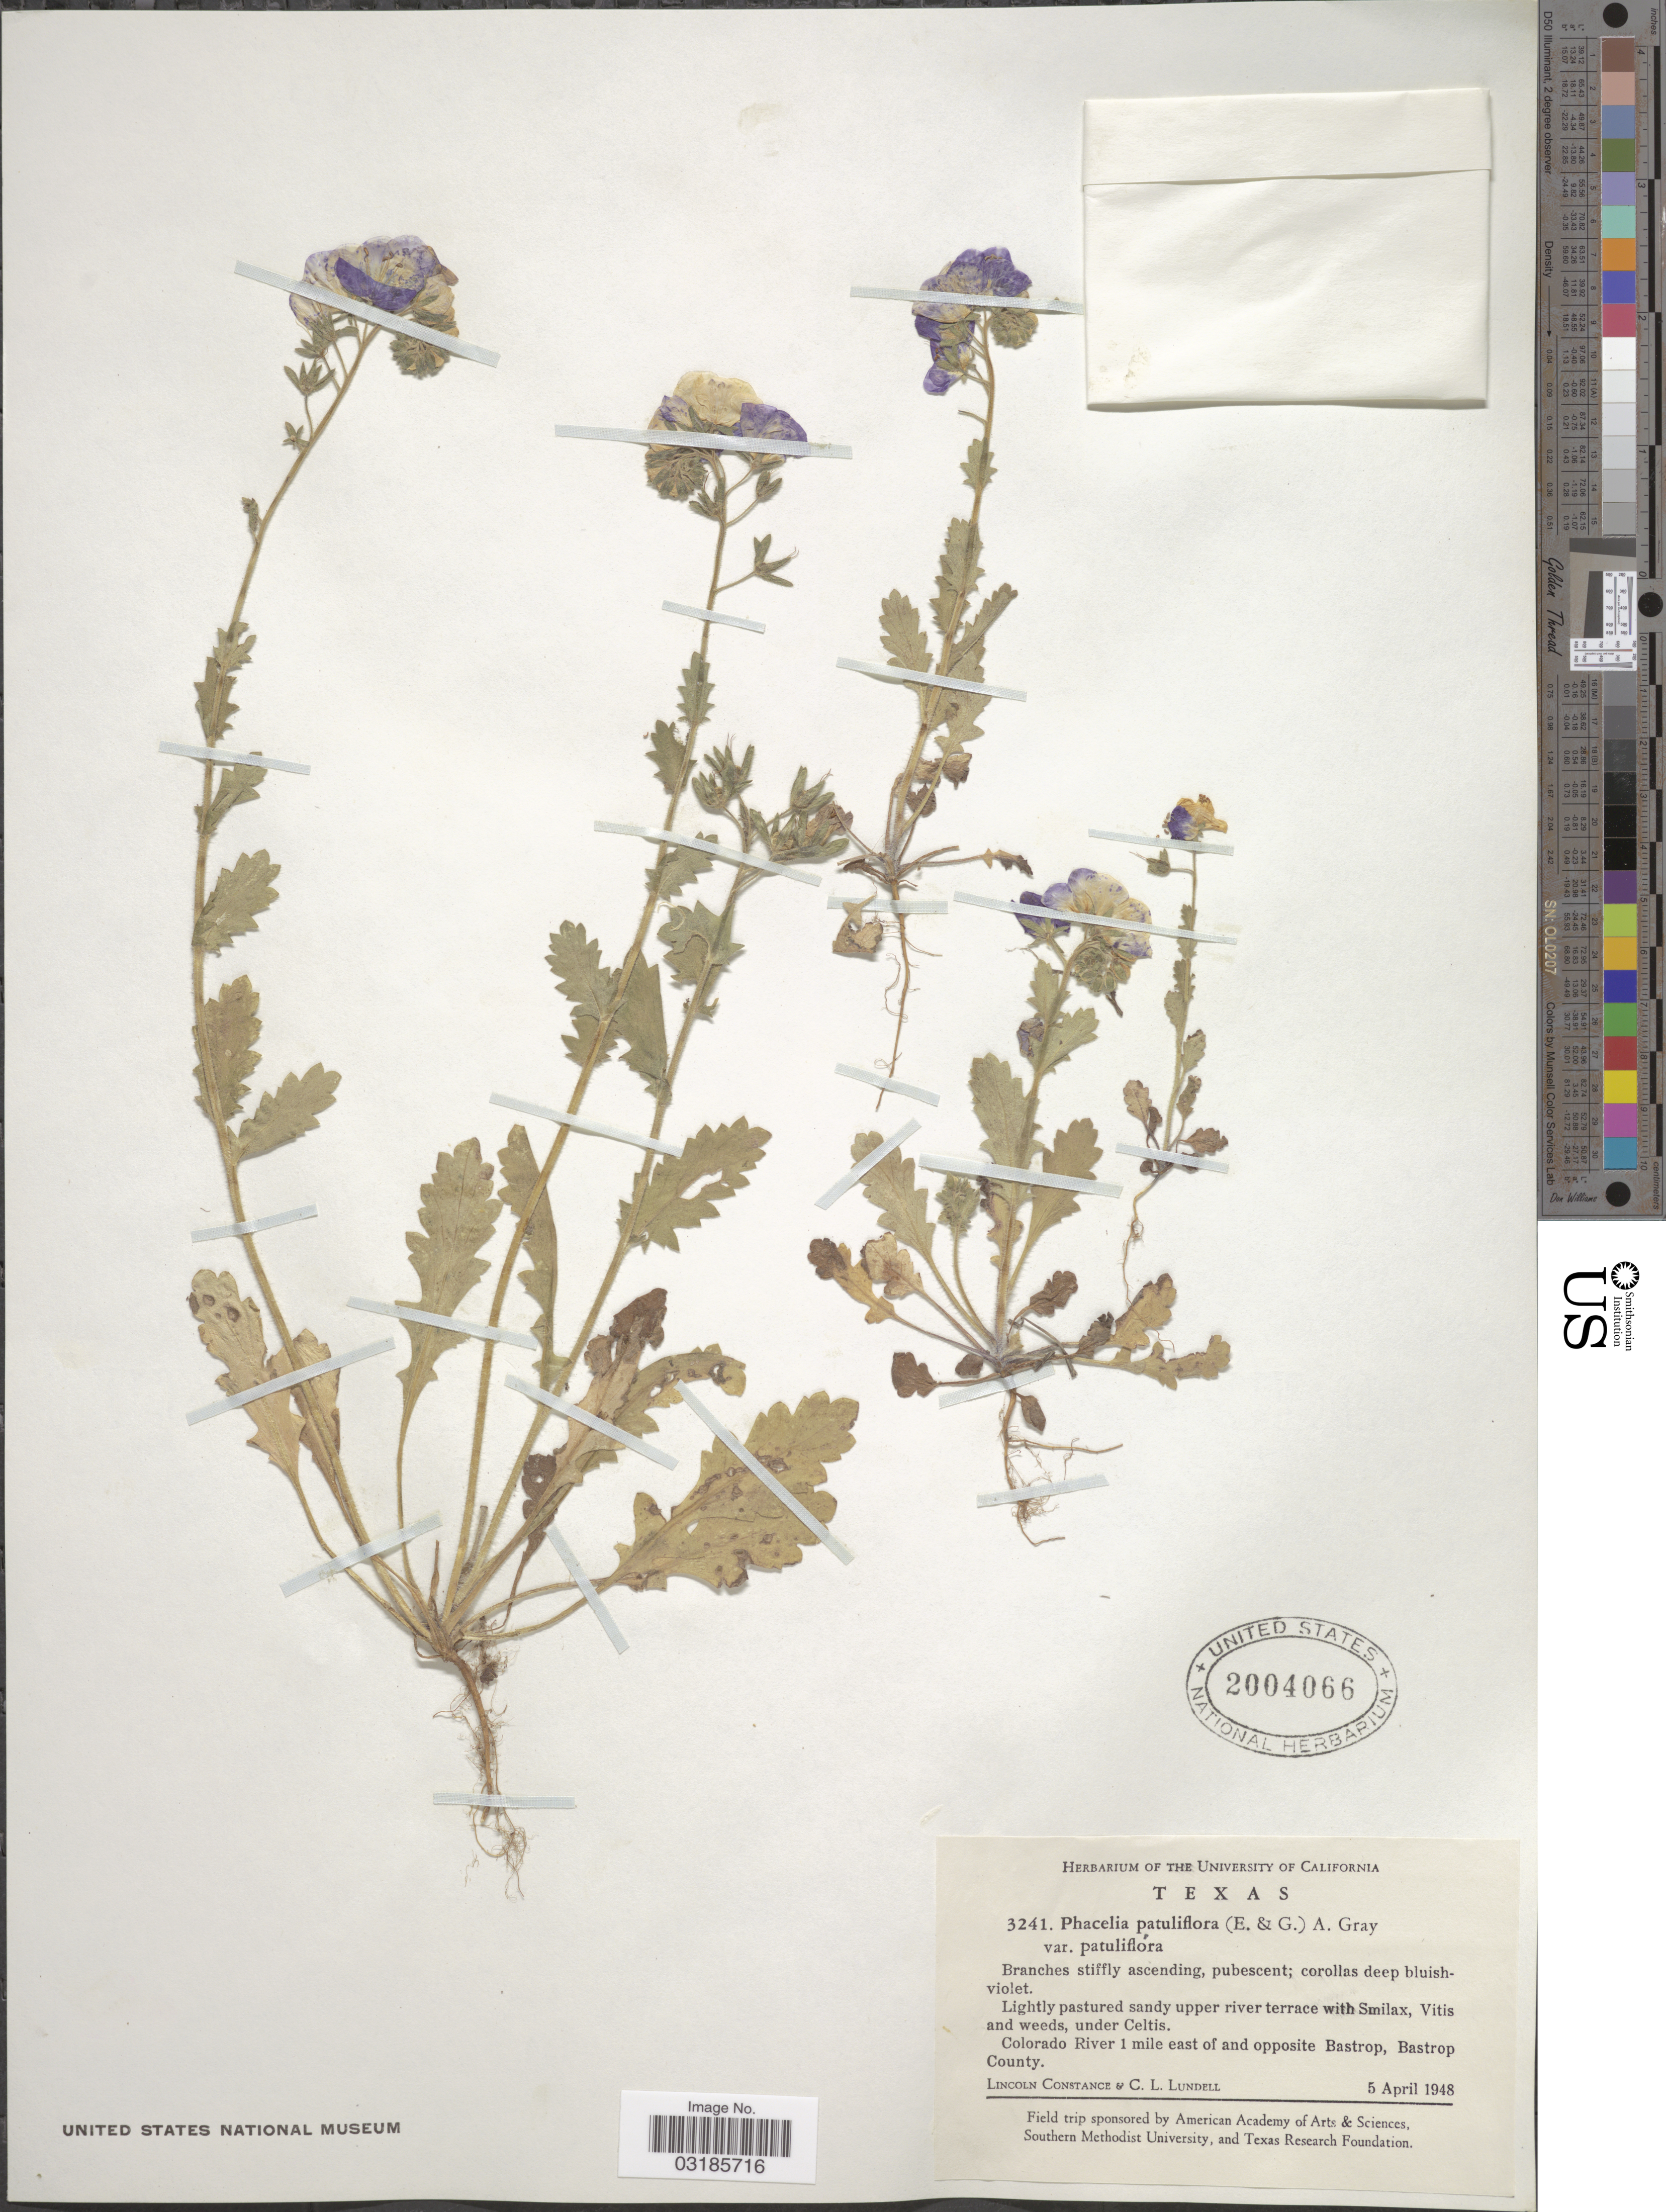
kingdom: Plantae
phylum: Tracheophyta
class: Magnoliopsida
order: Boraginales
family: Hydrophyllaceae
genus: Phacelia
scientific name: Phacelia patuliflora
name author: (Engelm. & A. Gray) A. Gray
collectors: L. Constance & C. L. Lundell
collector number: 3241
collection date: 1948-04-05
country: United States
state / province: Texas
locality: Colorado River 1 mile east of and opposite Bastrop, Bastrop County.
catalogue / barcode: US 2004066